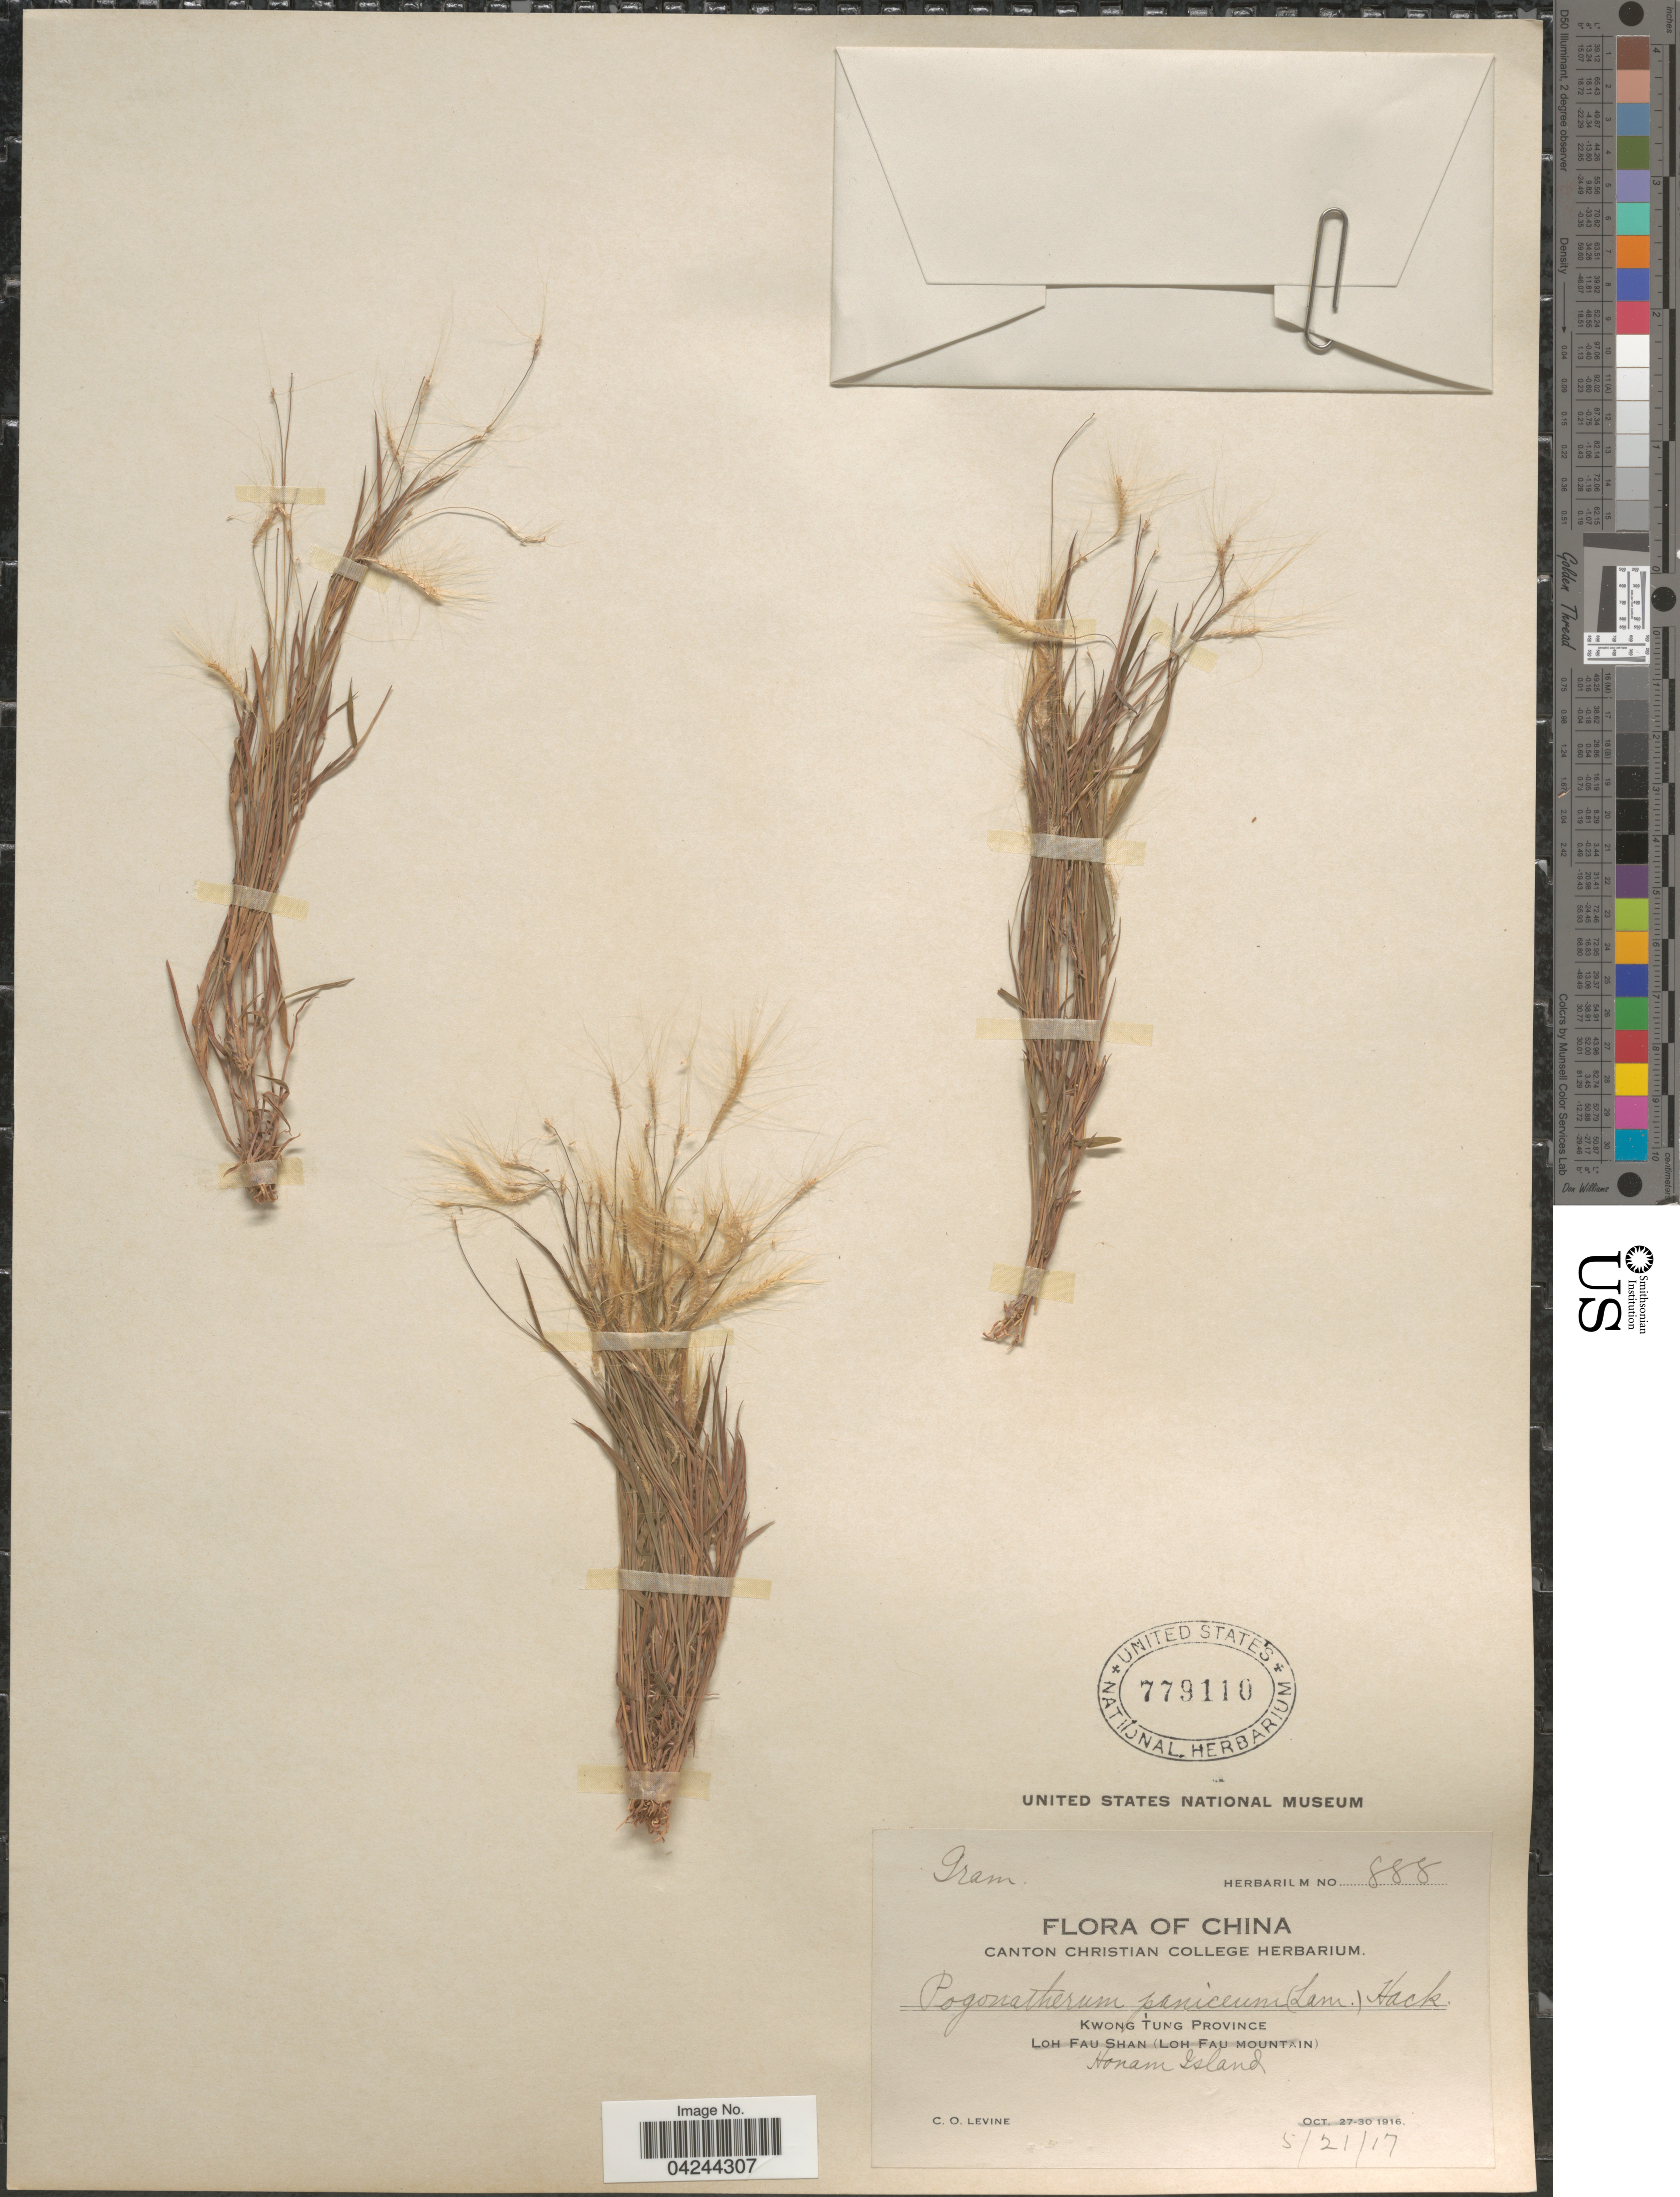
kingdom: Plantae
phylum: Tracheophyta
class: Liliopsida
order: Poales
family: Poaceae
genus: Pogonatherum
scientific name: Pogonatherum crinitum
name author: (Thunb.) Kunth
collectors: C. O. Levine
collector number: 888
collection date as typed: Transcribed d/m/y: 21/5/17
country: China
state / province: Guangdong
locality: Kwong Tung Province. Honam Island.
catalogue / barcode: US 779110